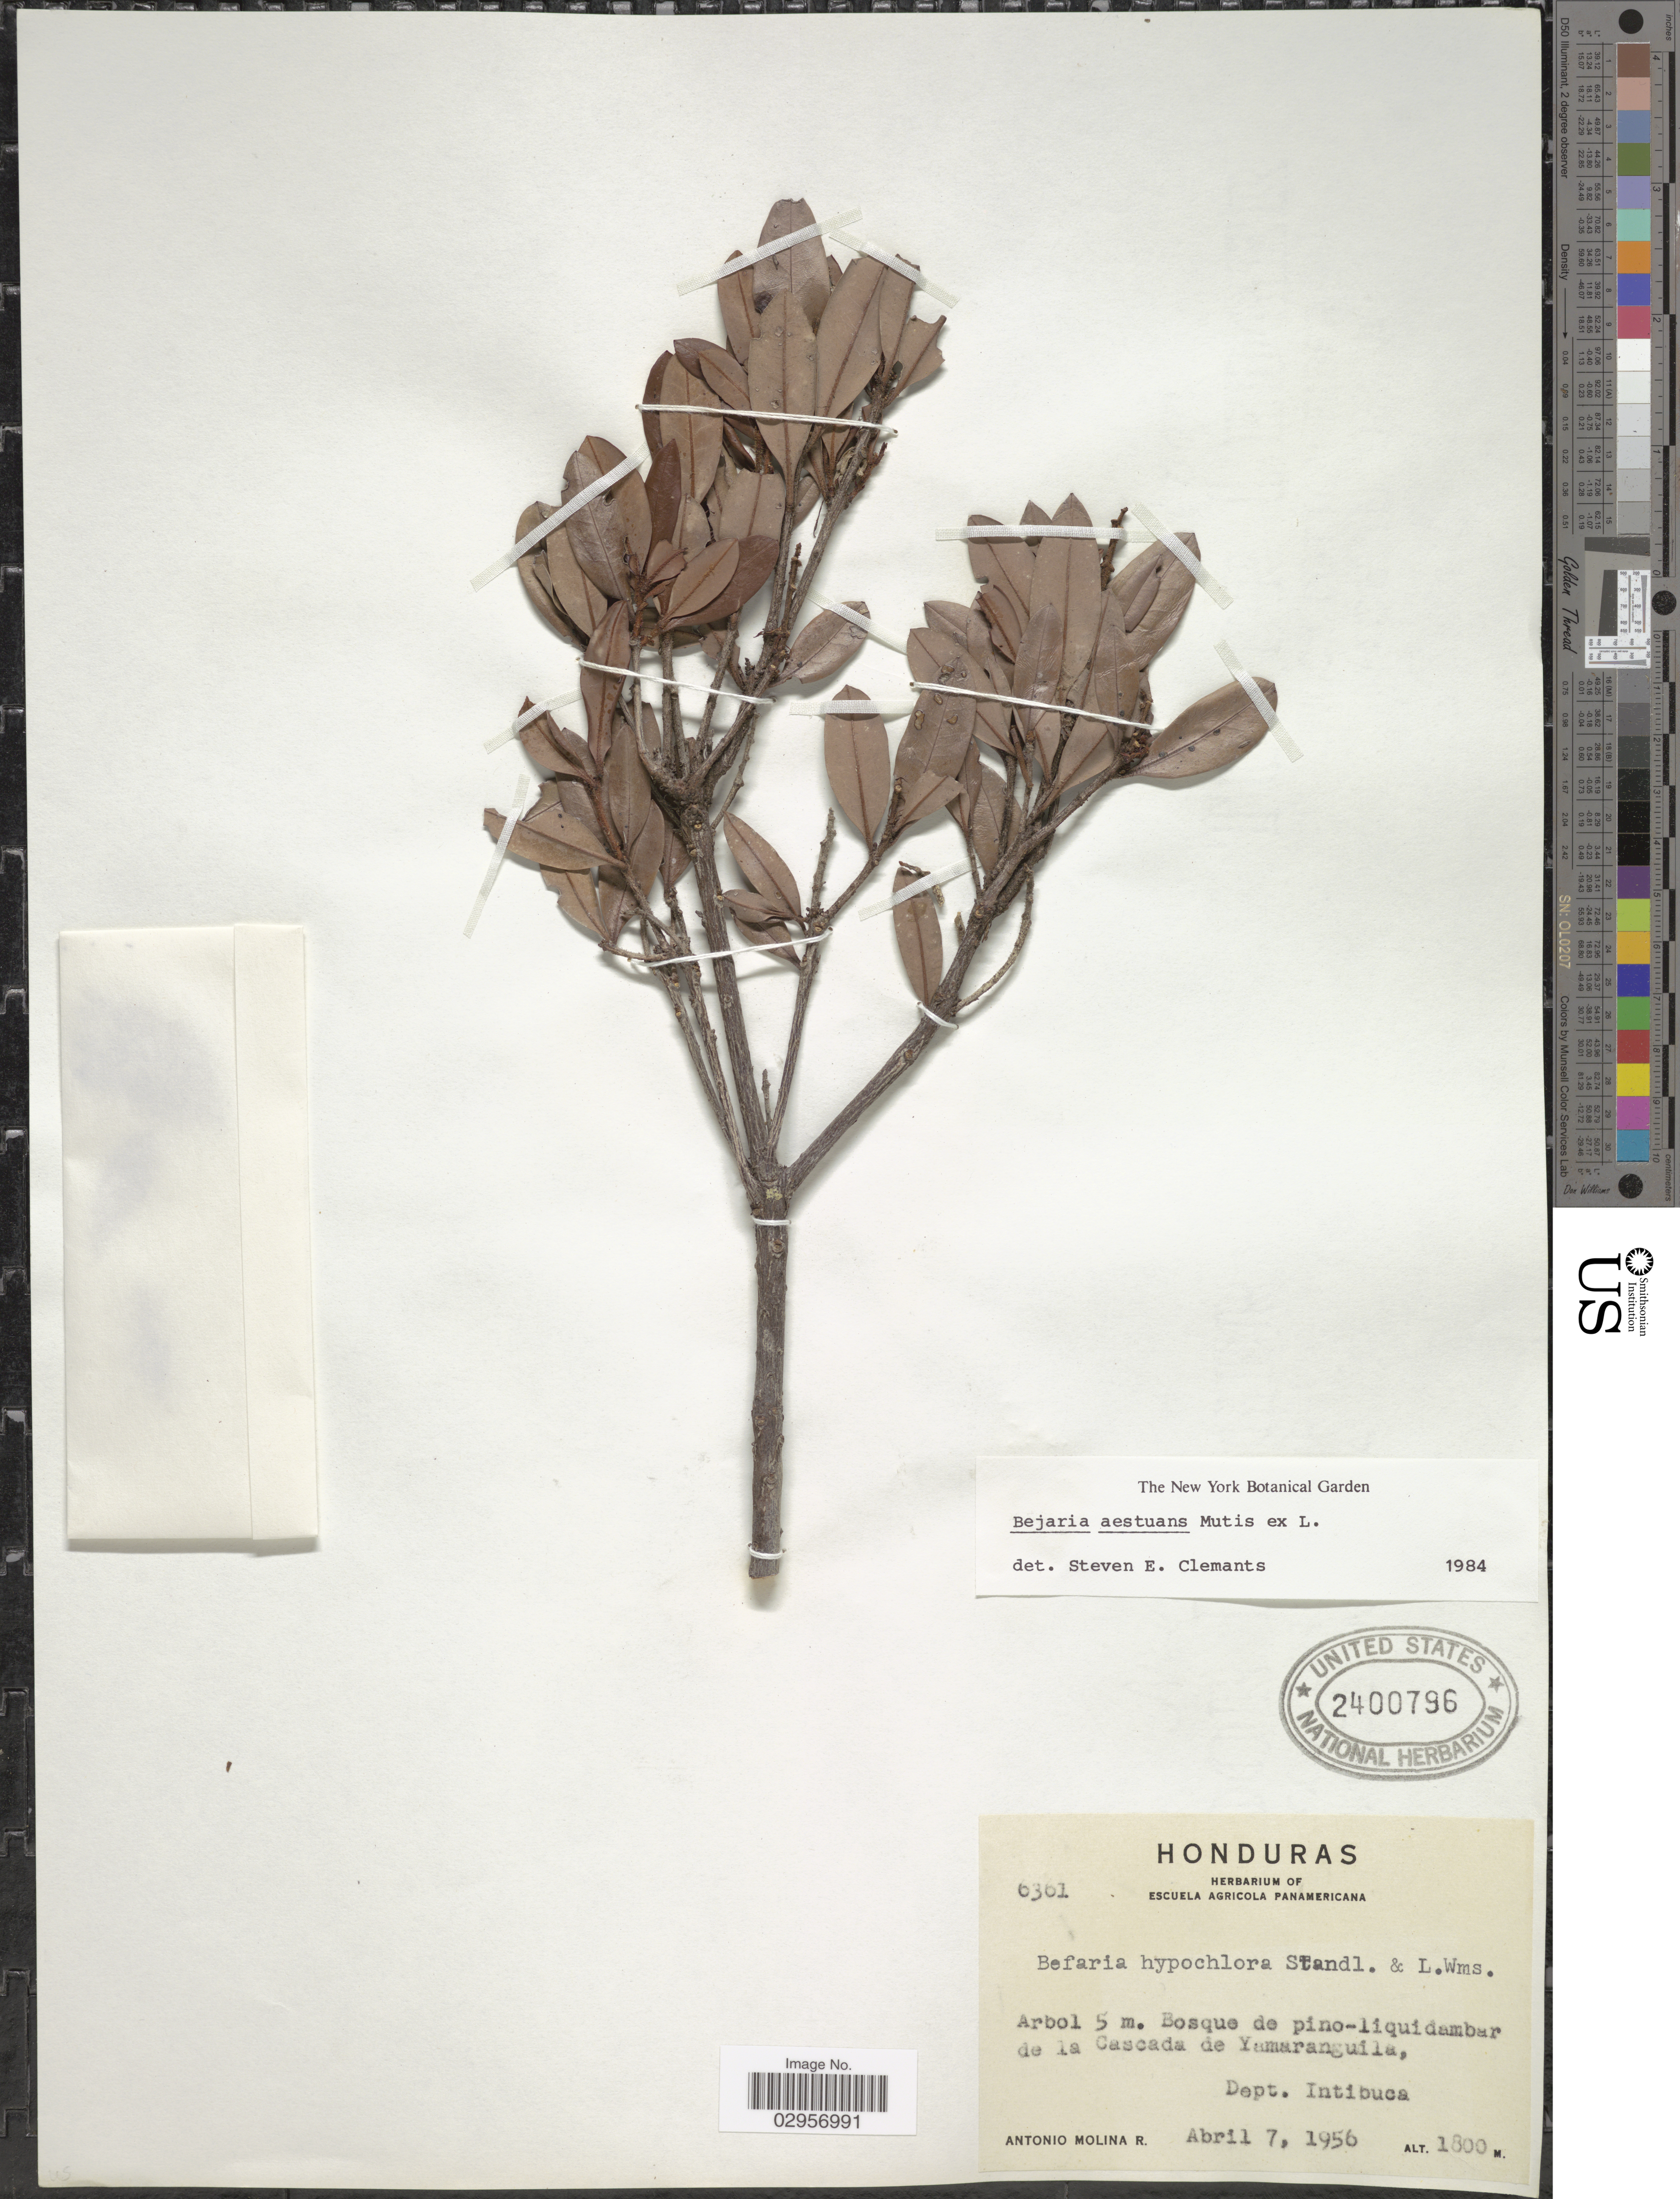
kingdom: Plantae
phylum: Tracheophyta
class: Magnoliopsida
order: Ericales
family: Ericaceae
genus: Befaria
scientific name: Befaria aestuans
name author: Mutis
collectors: A. Molina R.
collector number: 6361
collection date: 1956-04-07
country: Honduras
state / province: Intibuca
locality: Bosque de pino-liquidambar de la Cascada de Yumaranguila, Dept. Intibuca.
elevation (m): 1800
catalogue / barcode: US 2400796